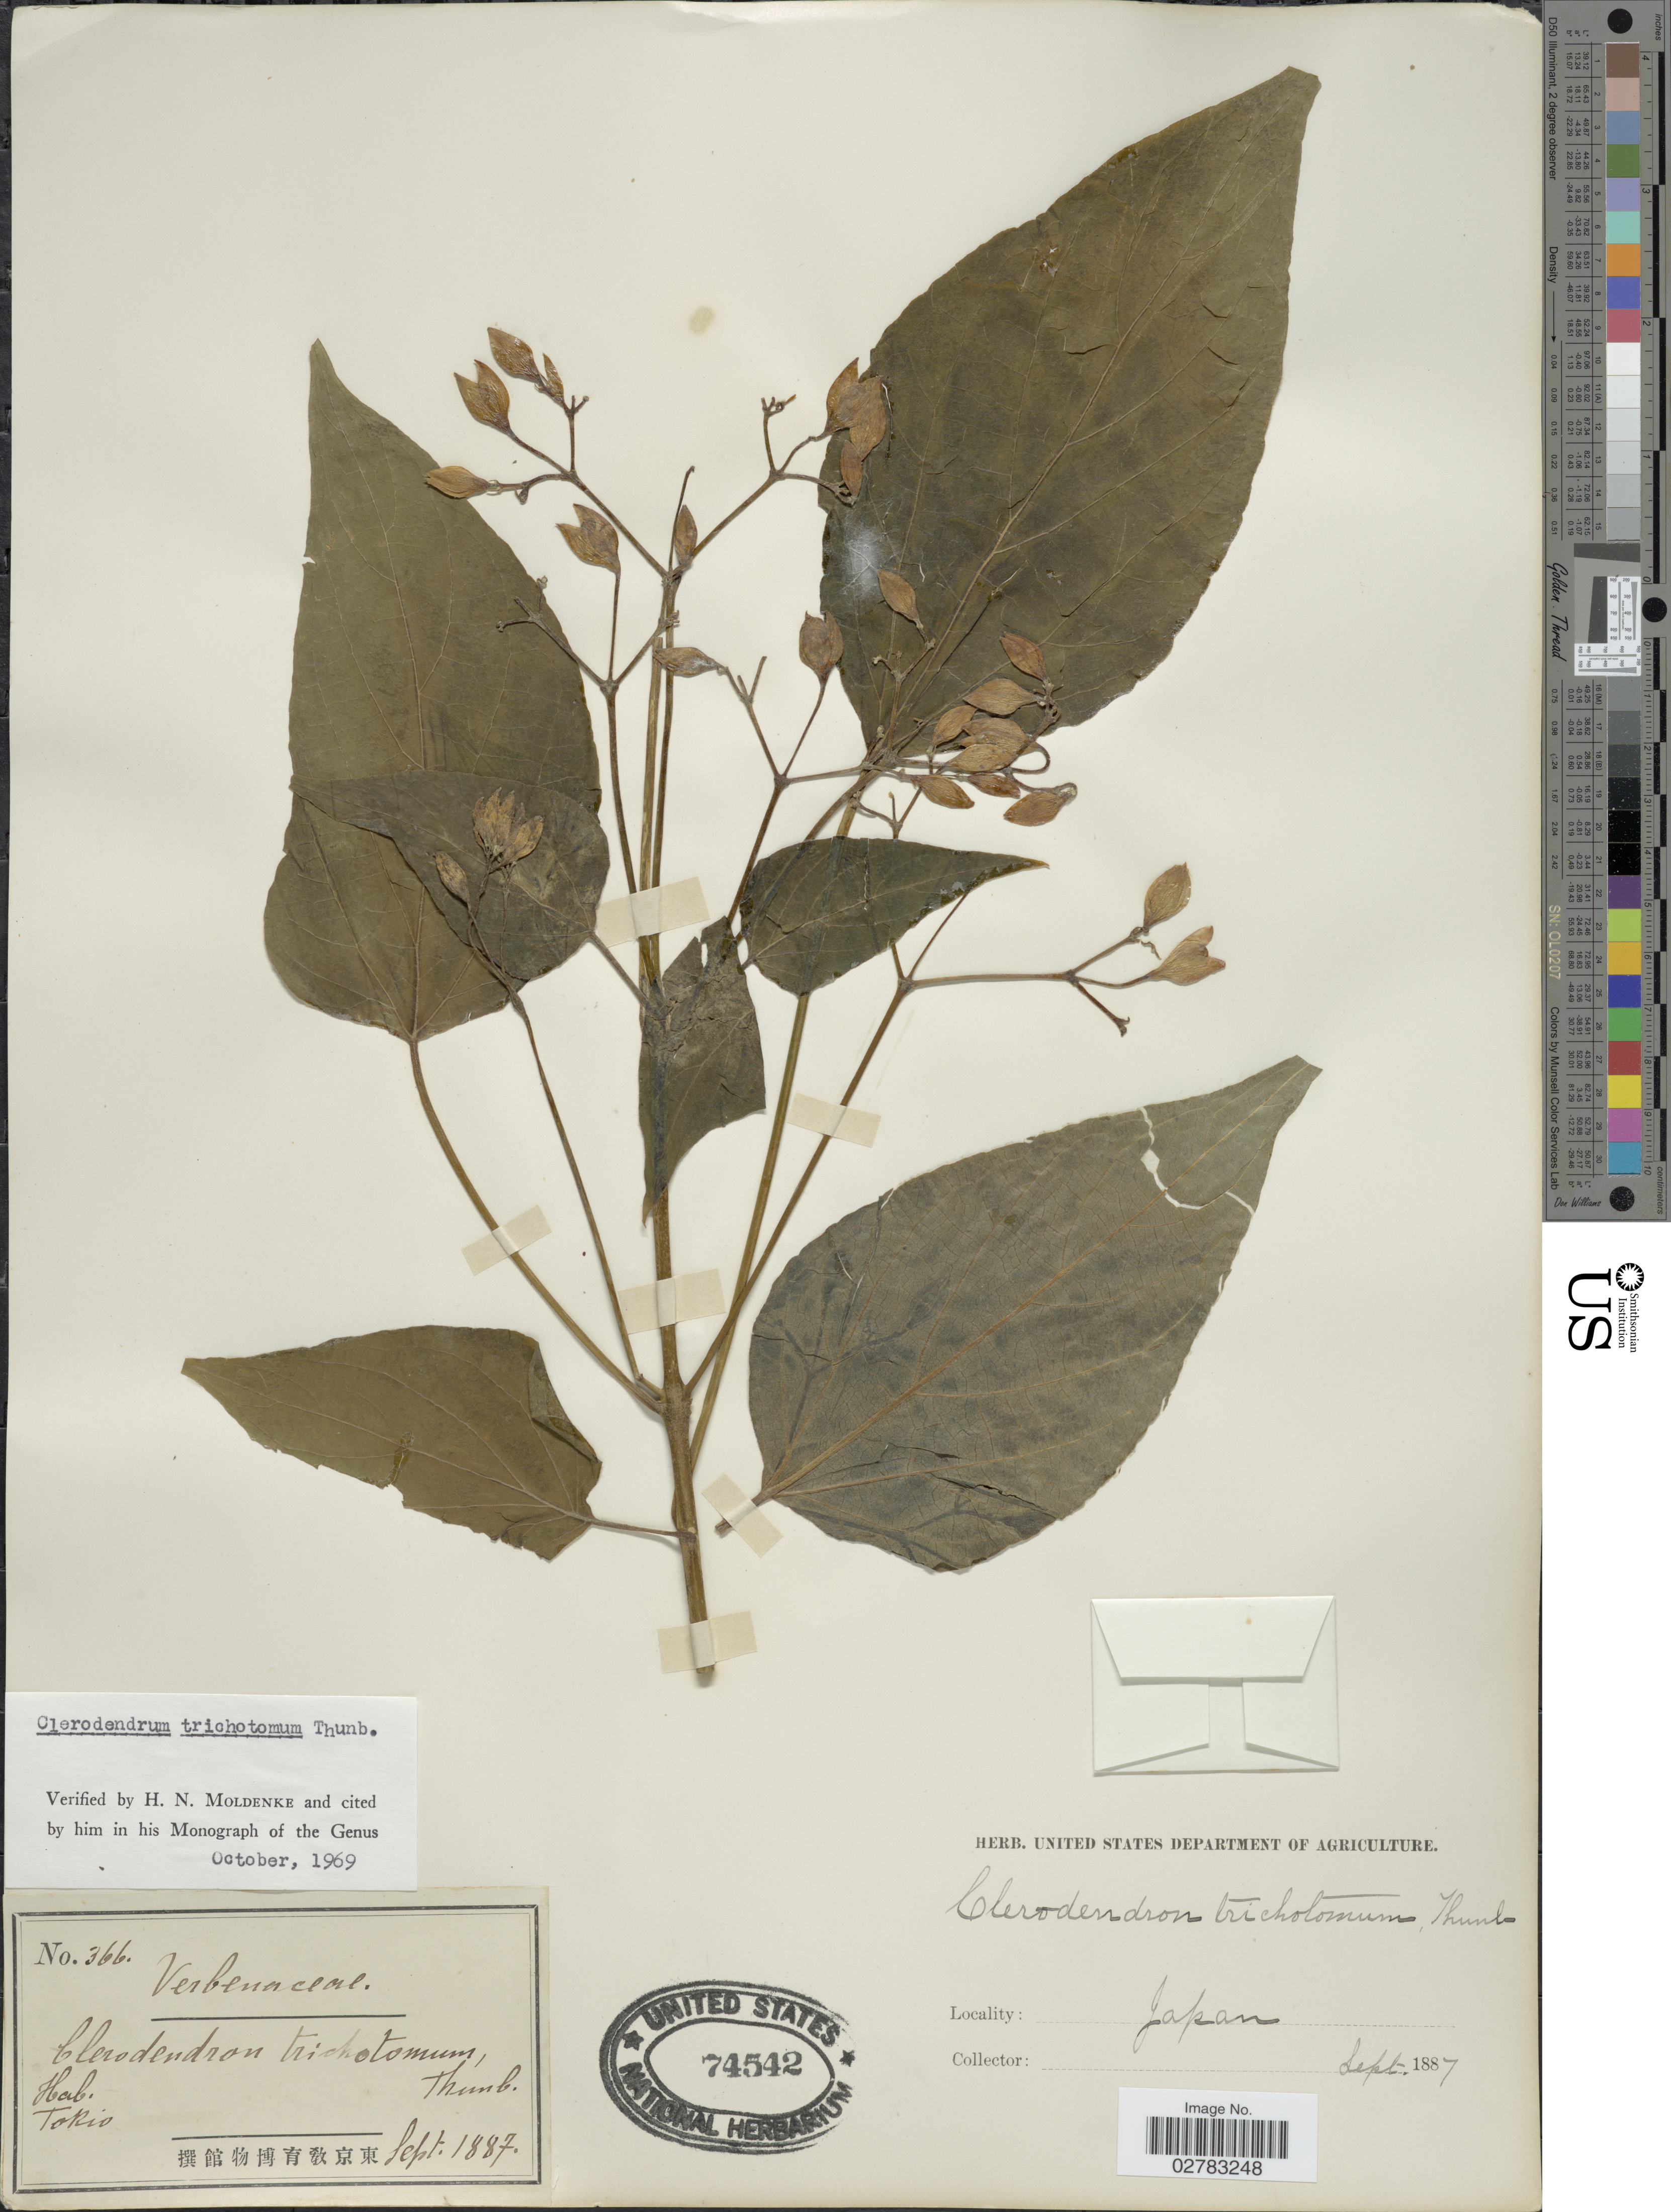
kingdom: Plantae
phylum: Tracheophyta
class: Magnoliopsida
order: Lamiales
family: Lamiaceae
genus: Clerodendrum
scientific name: Clerodendrum trichotomum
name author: Thunb.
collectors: Facchini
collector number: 366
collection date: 1887-09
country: Japan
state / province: Tokyo, Federal City of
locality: Tokio.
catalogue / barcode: US 74542